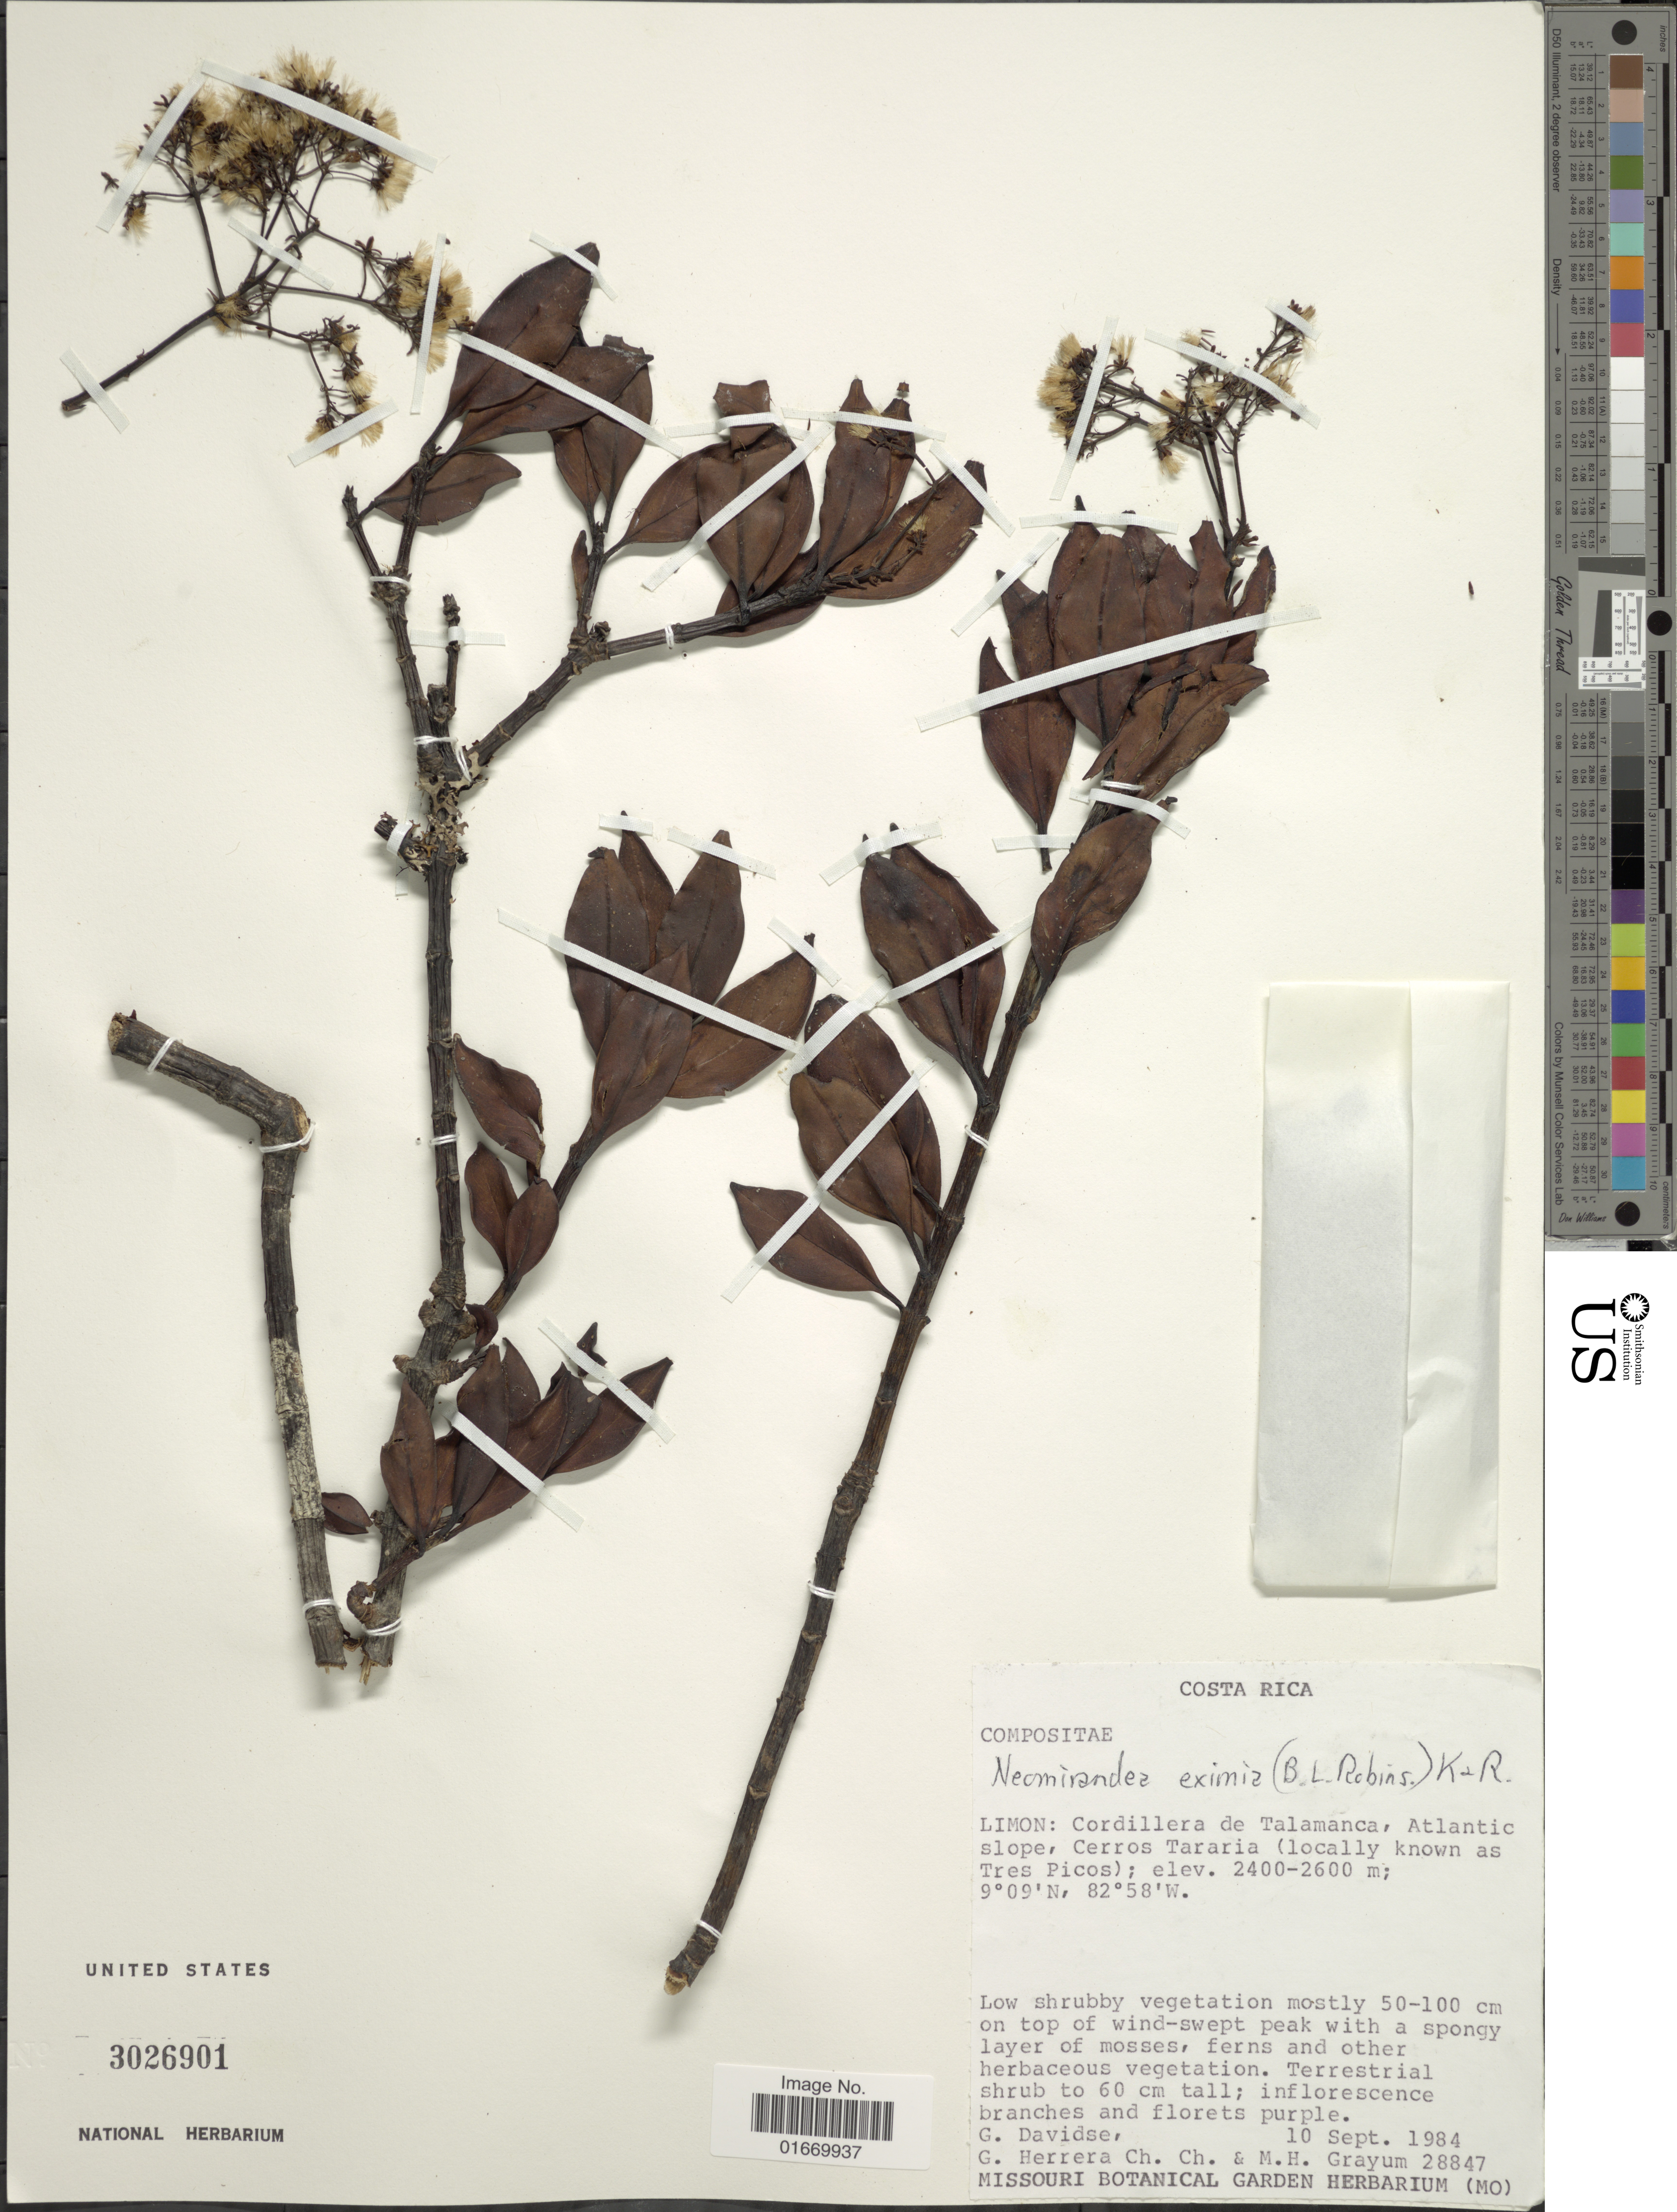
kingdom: Plantae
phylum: Tracheophyta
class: Magnoliopsida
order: Asterales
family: Asteraceae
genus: Neomirandea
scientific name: Neomirandea eximia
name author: (B.L. Rob.) R.M. King & H. Rob.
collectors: G. Davidse, G. Herrera Ch., C. Grayum & M. H. Grayum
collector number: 28847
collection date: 1984-09-10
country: Costa Rica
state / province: Limón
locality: Cordillera de Talamanca, Atlantic slope, Cerros Tararia (locally known as Tres Picos)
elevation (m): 2400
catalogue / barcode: US 3026901